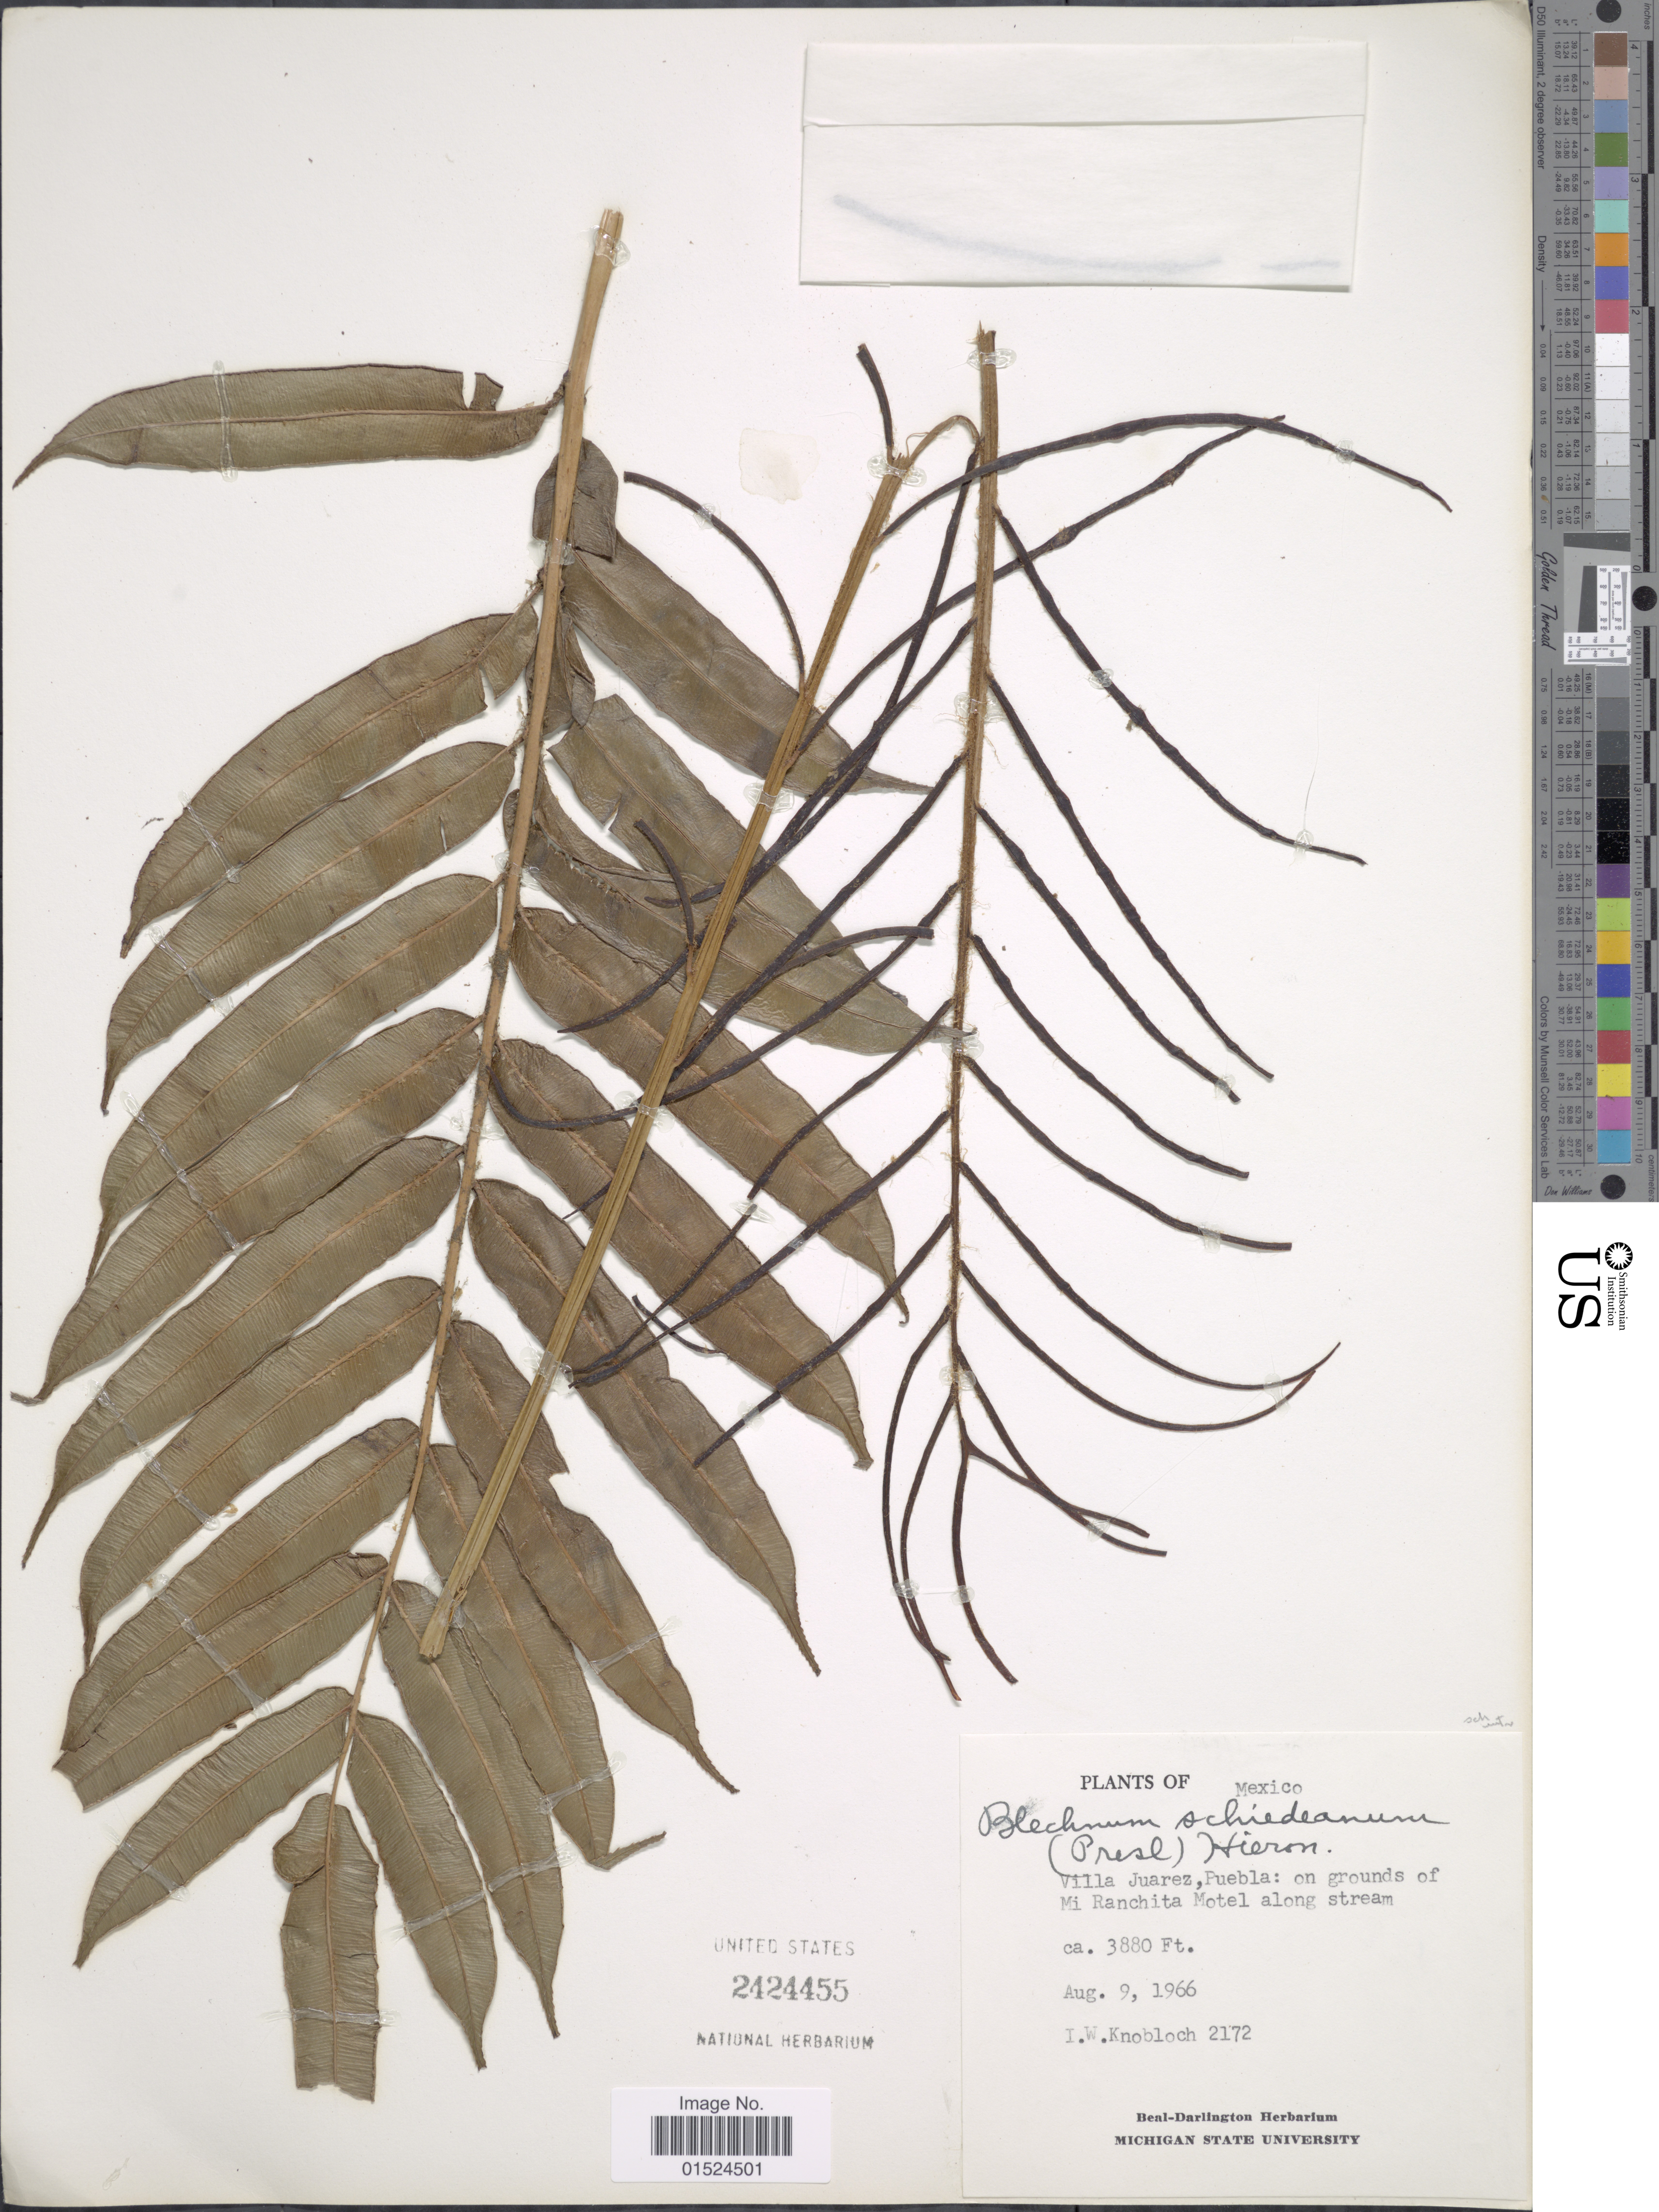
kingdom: Plantae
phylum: Tracheophyta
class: Polypodiopsida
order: Polypodiales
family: Blechnaceae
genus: Blechnum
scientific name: Blechnum schiedeanum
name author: (Schltdl. ex C. Presl) Hieron.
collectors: I. W. Knobloch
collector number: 2172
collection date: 1966-08-09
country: Mexico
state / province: Puebla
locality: Villa Juarez: on grounds of Mi Ranchita Motel along stream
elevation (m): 1183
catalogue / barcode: US 2424455